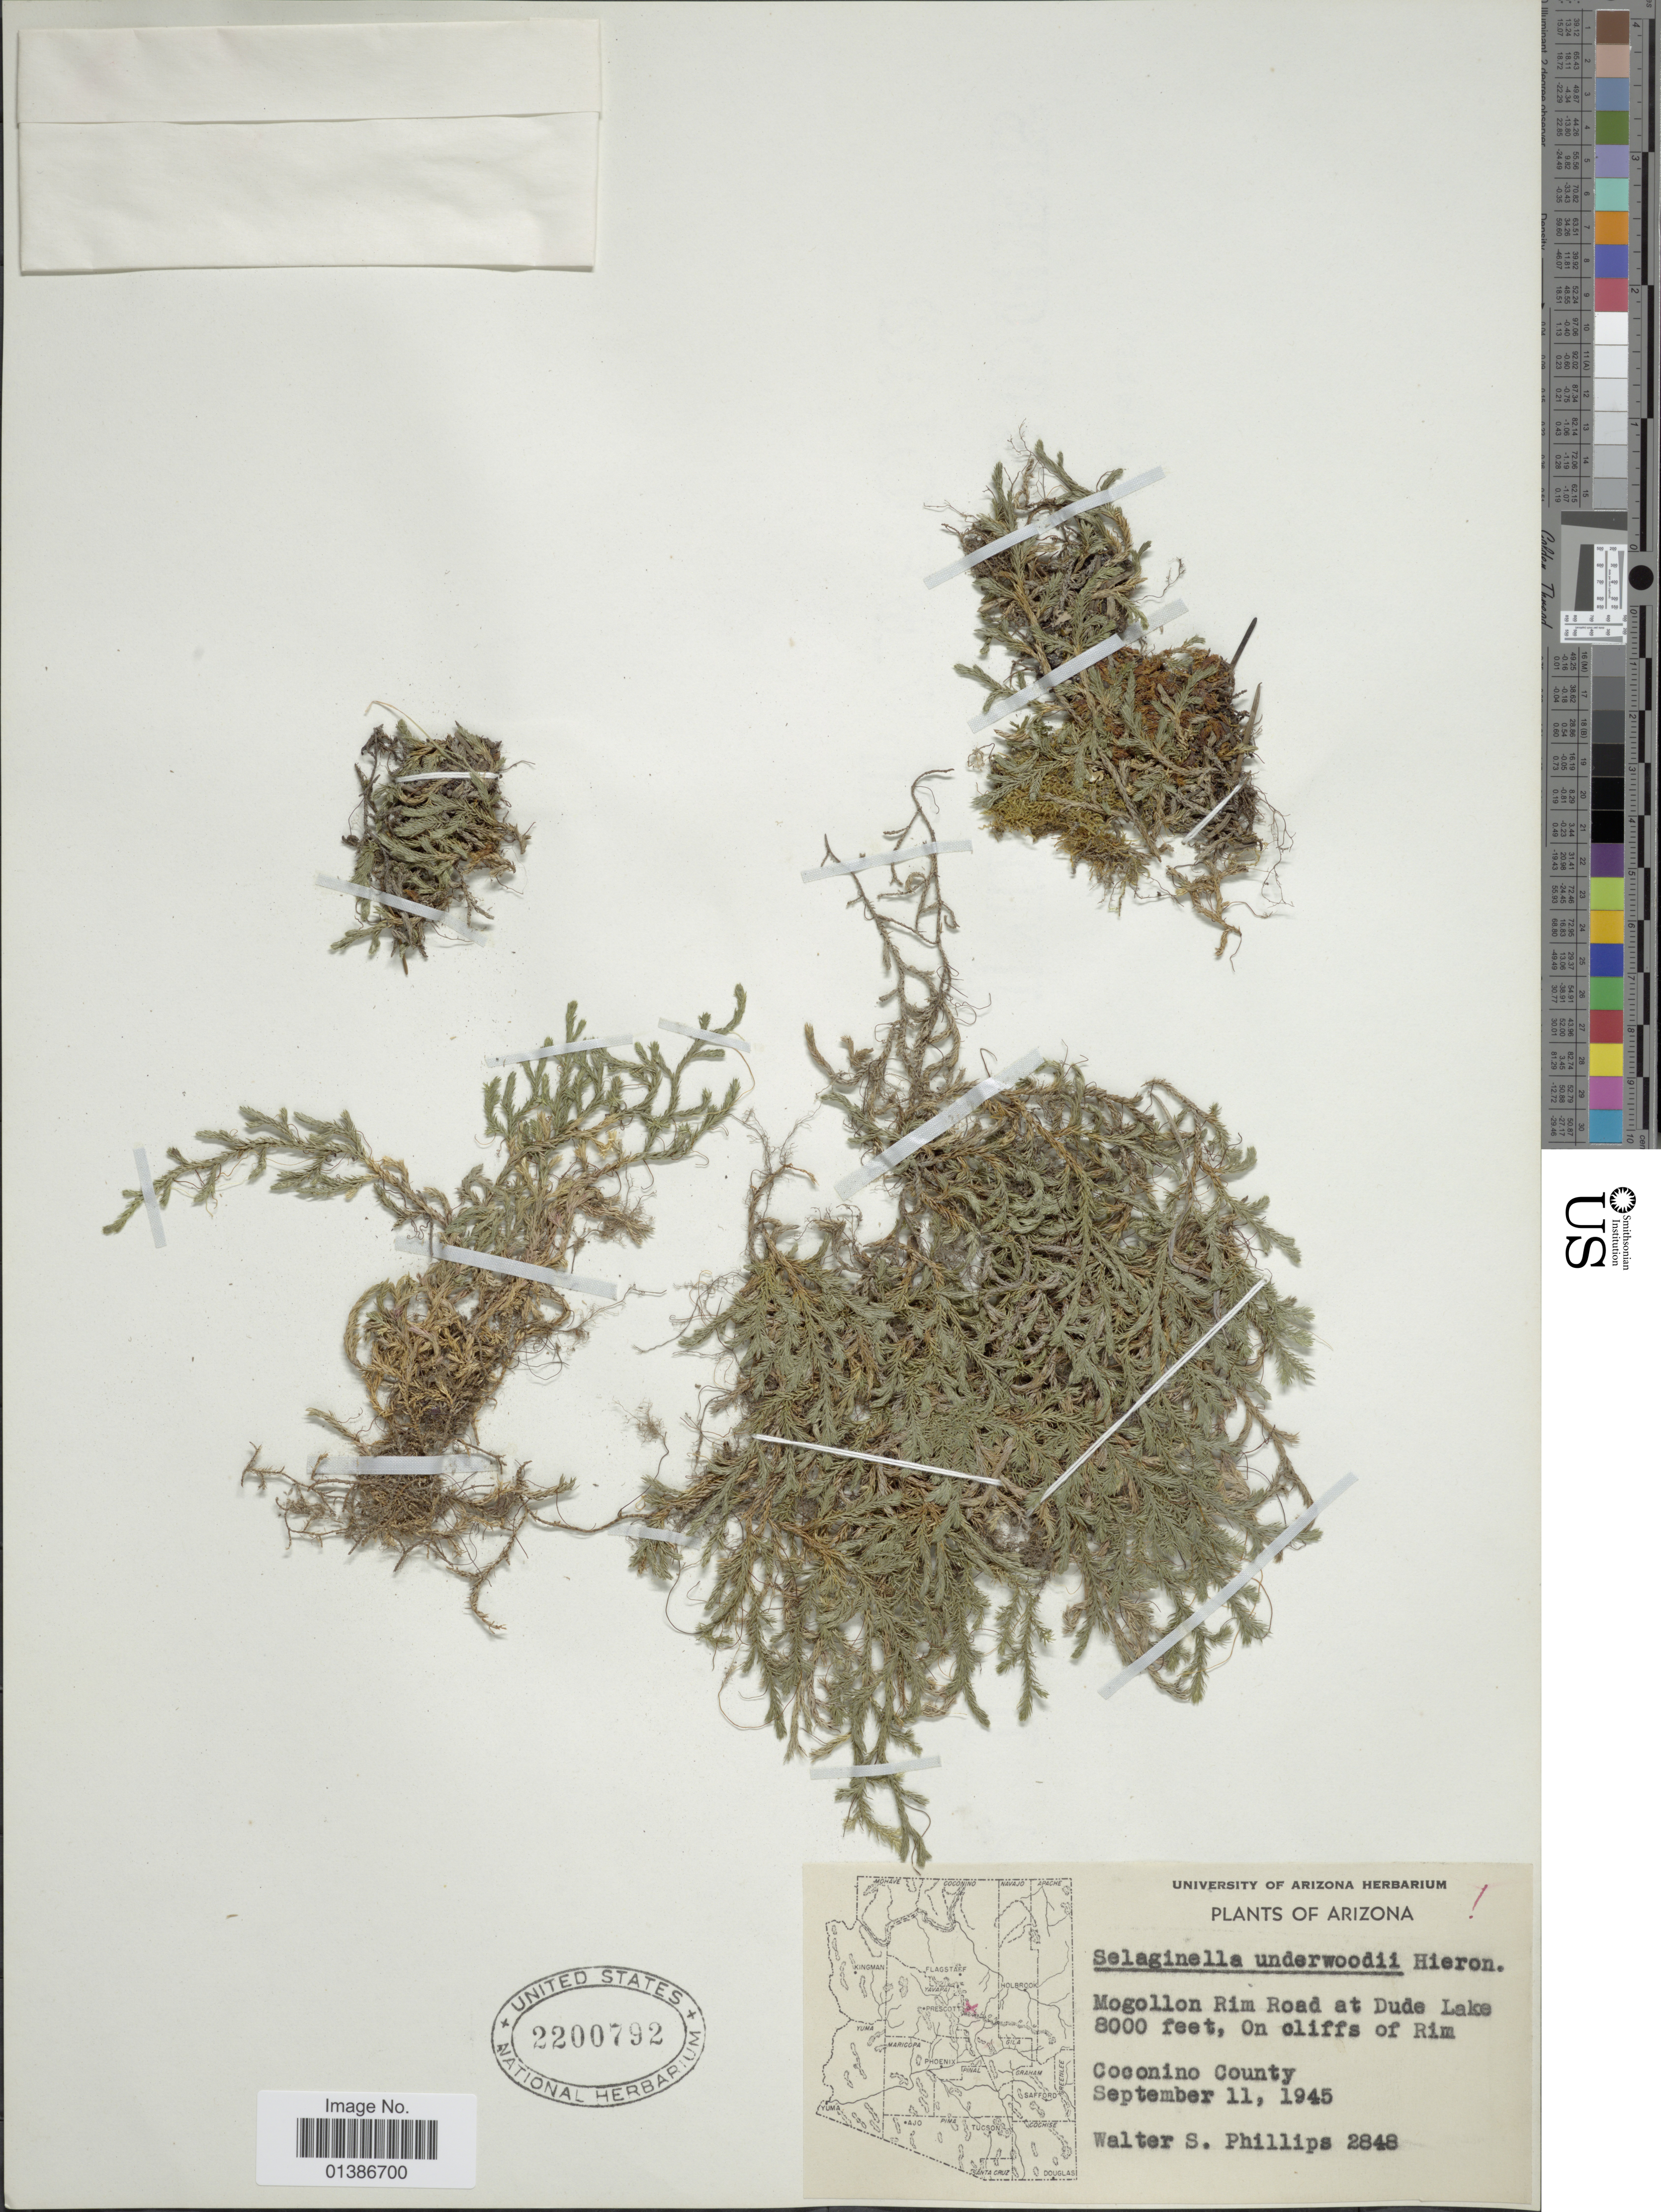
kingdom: Plantae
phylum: Tracheophyta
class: Lycopodiopsida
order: Selaginellales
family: Selaginellaceae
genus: Selaginella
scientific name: Selaginella underwoodii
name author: Hieron.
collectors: W. S. Phillips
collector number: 2848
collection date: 1945-09-11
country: United States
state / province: Arizona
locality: Mogollon Rim Road at Dude Lake, on cliffs of Rim, Coconino County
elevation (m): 2438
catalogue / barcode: US 2200792